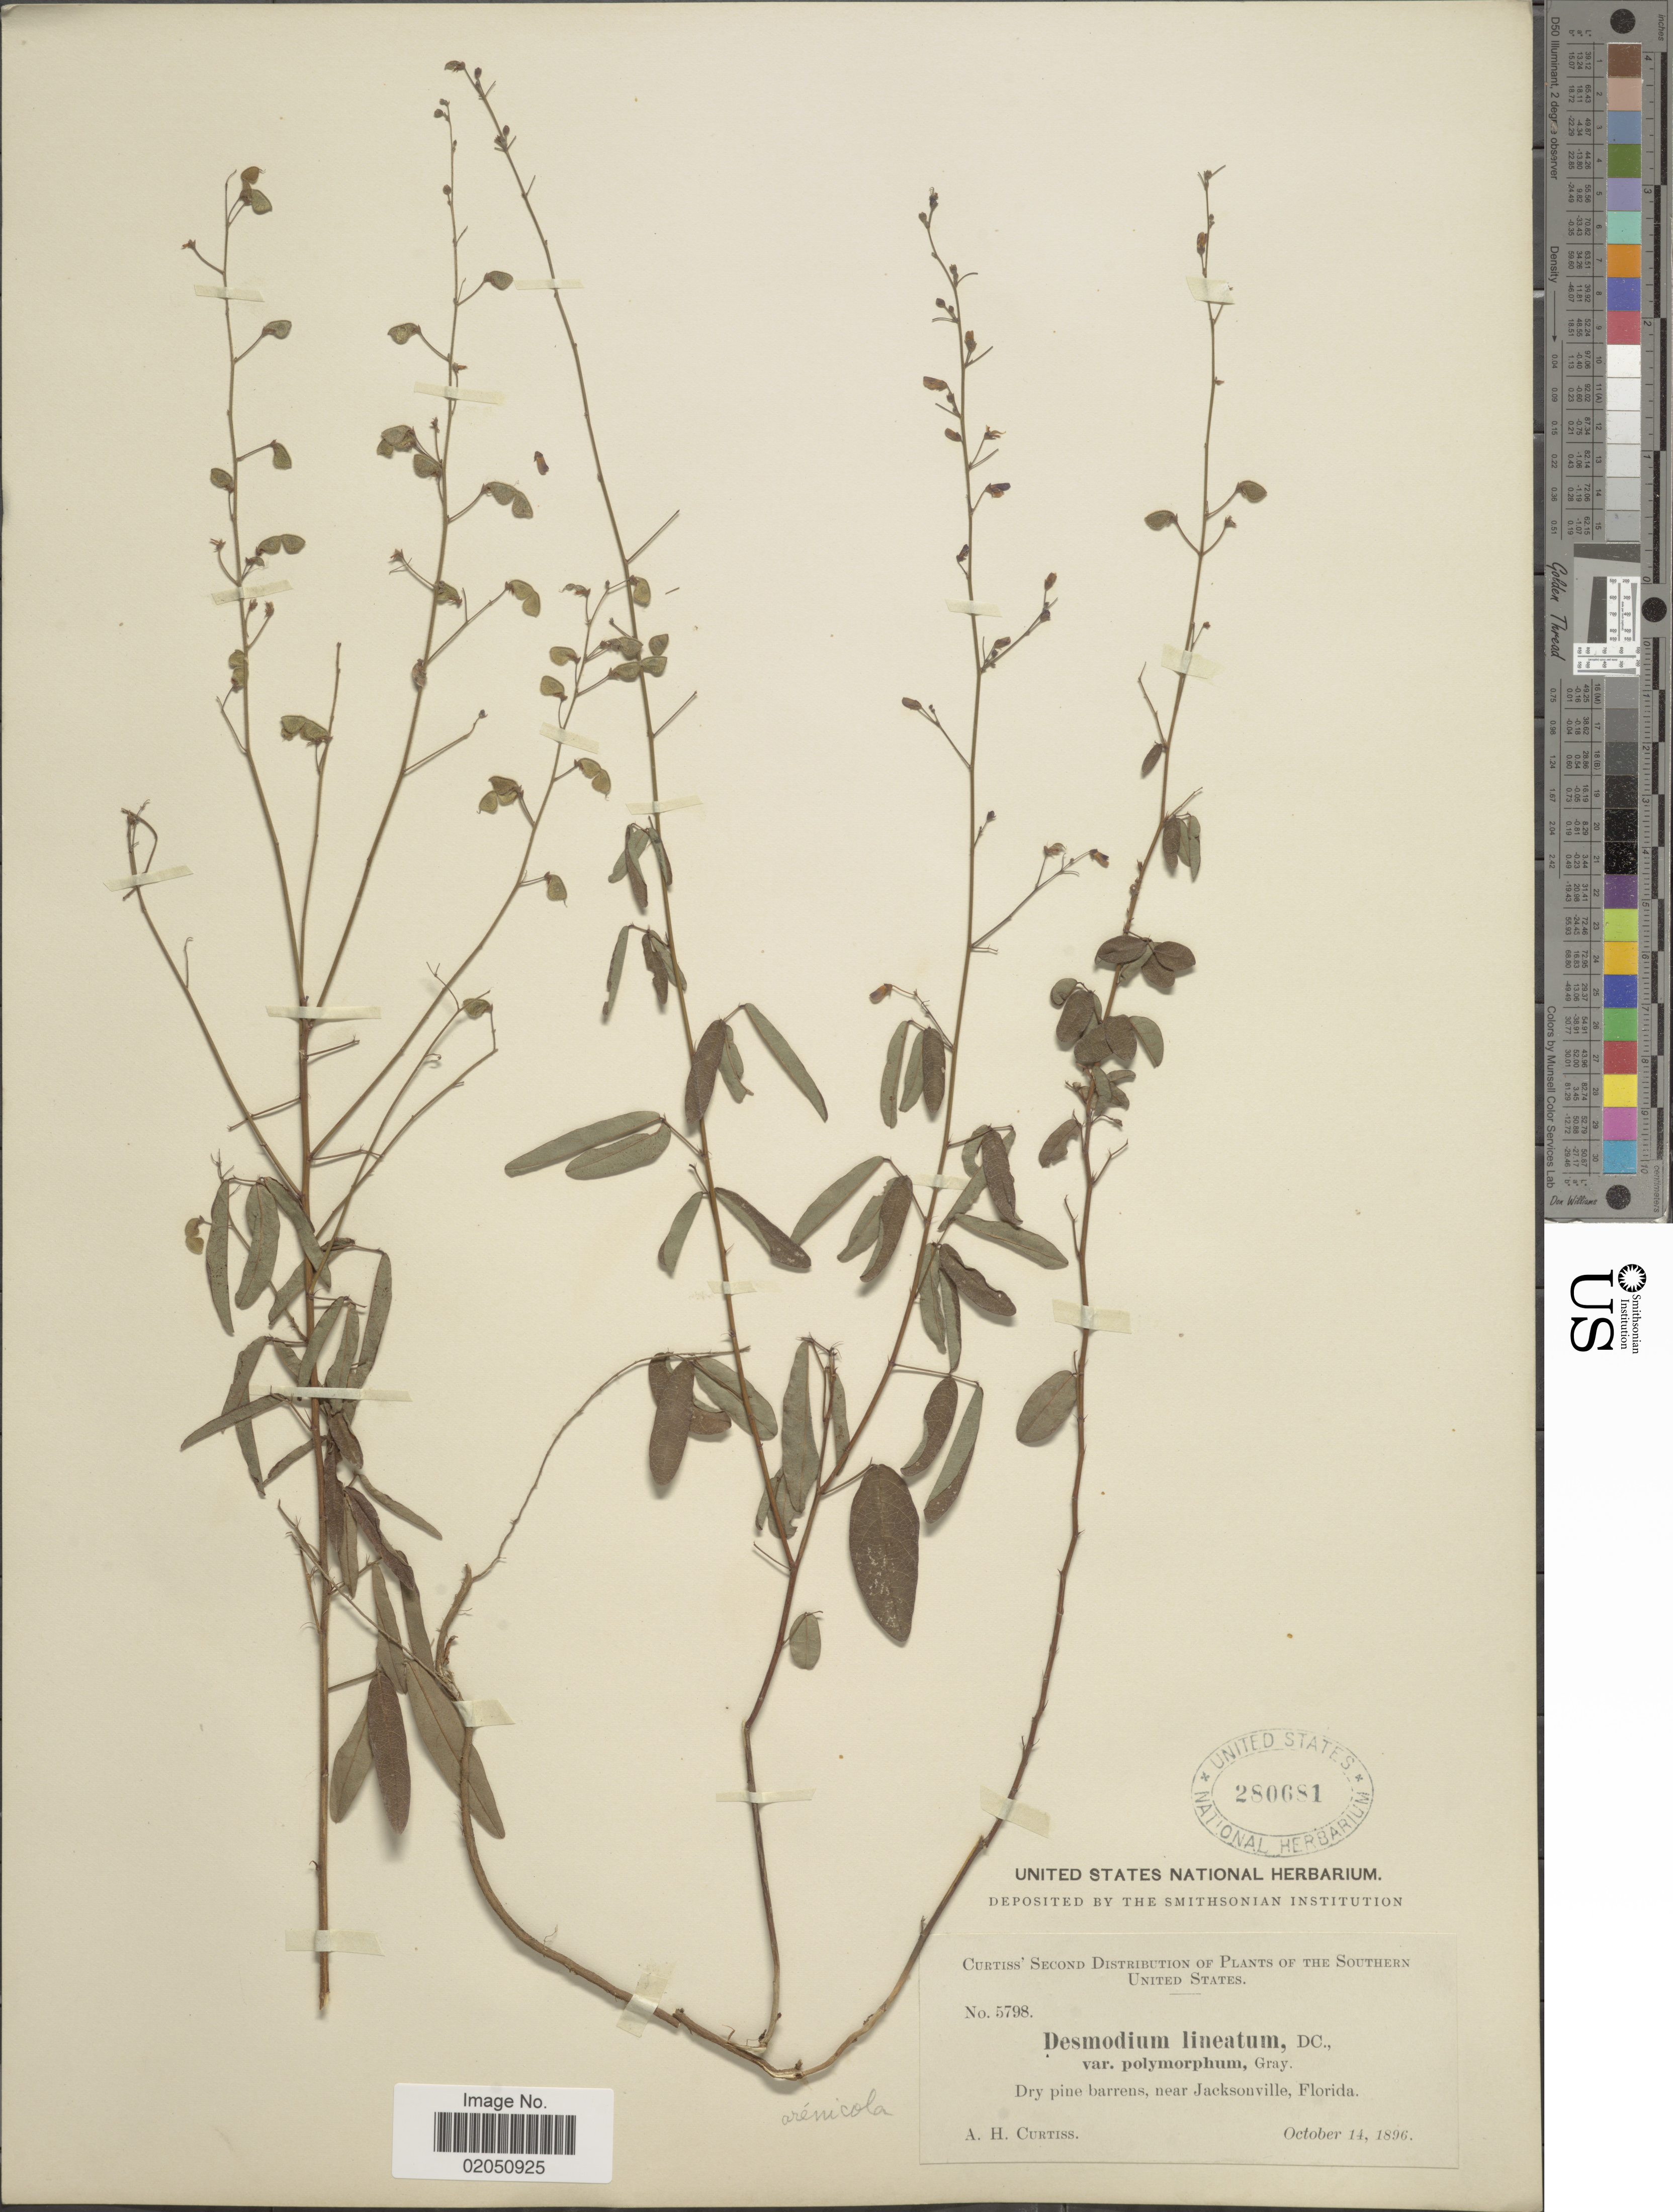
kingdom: Plantae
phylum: Tracheophyta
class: Magnoliopsida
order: Fabales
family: Fabaceae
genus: Desmodium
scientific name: Desmodium lineatum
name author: DC.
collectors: A. H. Curtiss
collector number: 5798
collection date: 1896-10-14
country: United States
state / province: Florida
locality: The Southern United States, Dry pine barrens near Jacksonville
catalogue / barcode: US 280681